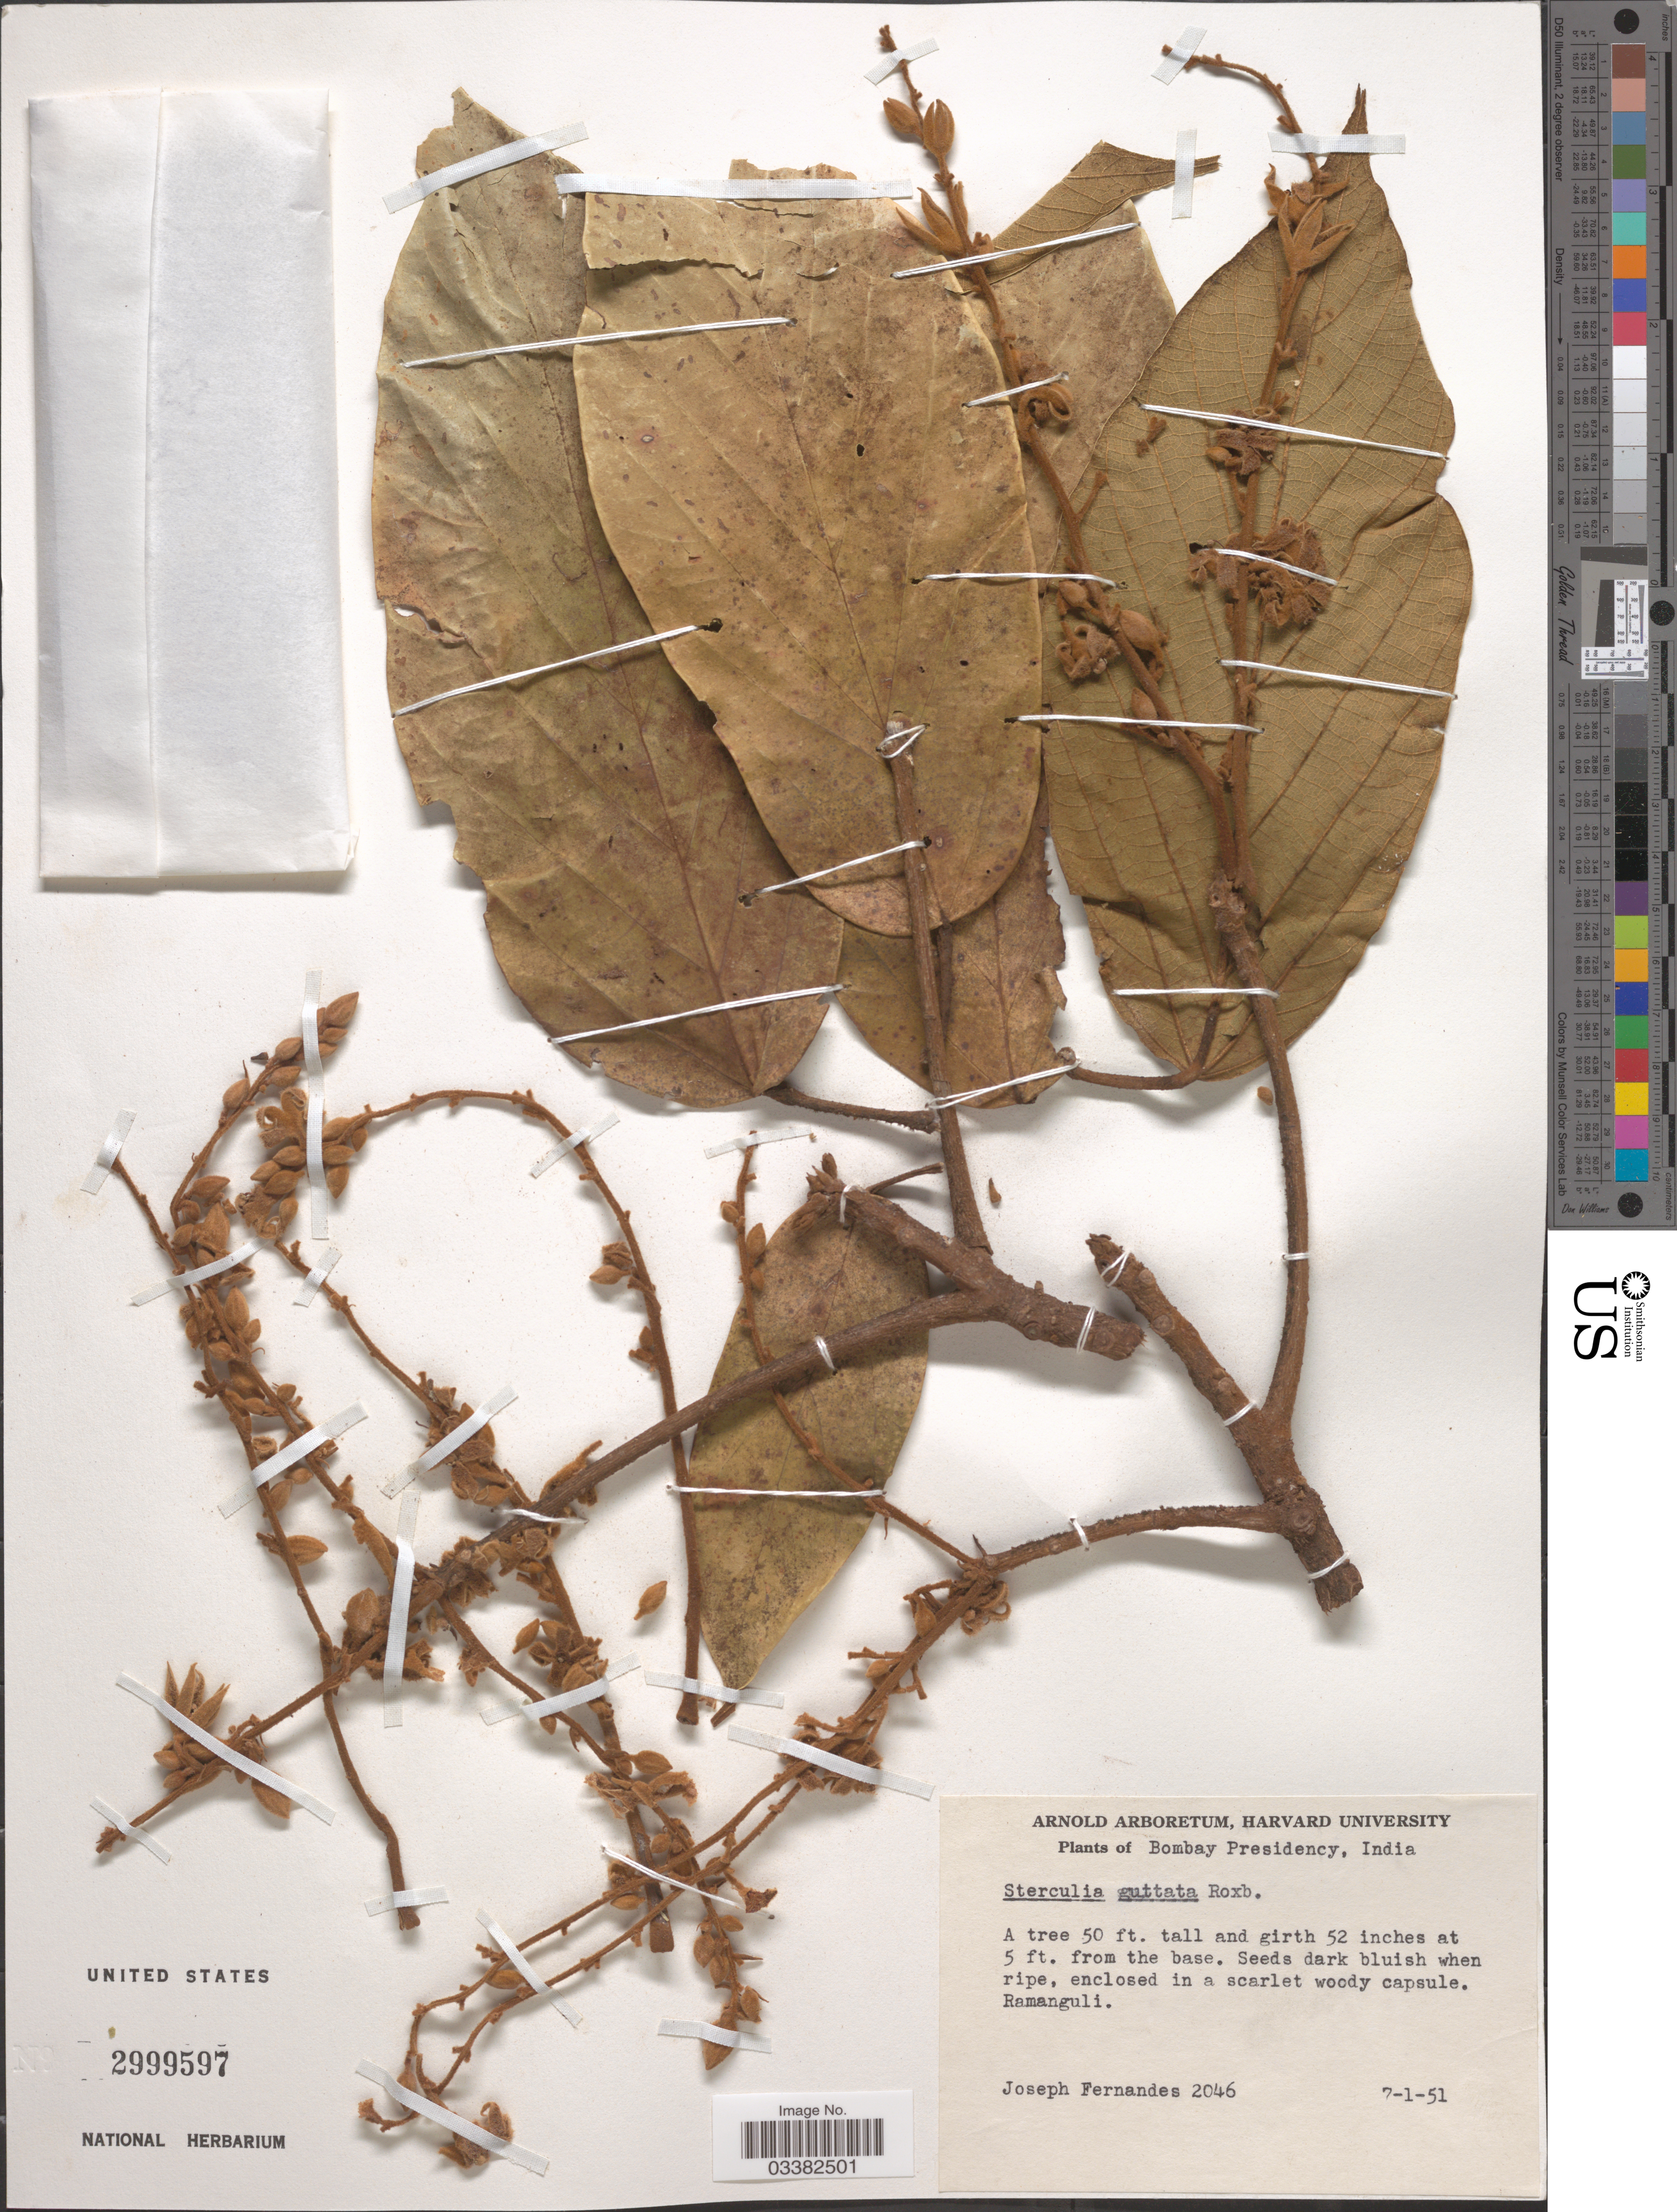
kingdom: Plantae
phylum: Tracheophyta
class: Magnoliopsida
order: Malvales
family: Malvaceae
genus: Sterculia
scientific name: Sterculia guttata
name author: Roxb. ex G. Don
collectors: J. Fernandes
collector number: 2046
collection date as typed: Transcribed d/m/y: 7/1/51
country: India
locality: Bombay Presidency. Ramanguli.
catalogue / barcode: US 2999597